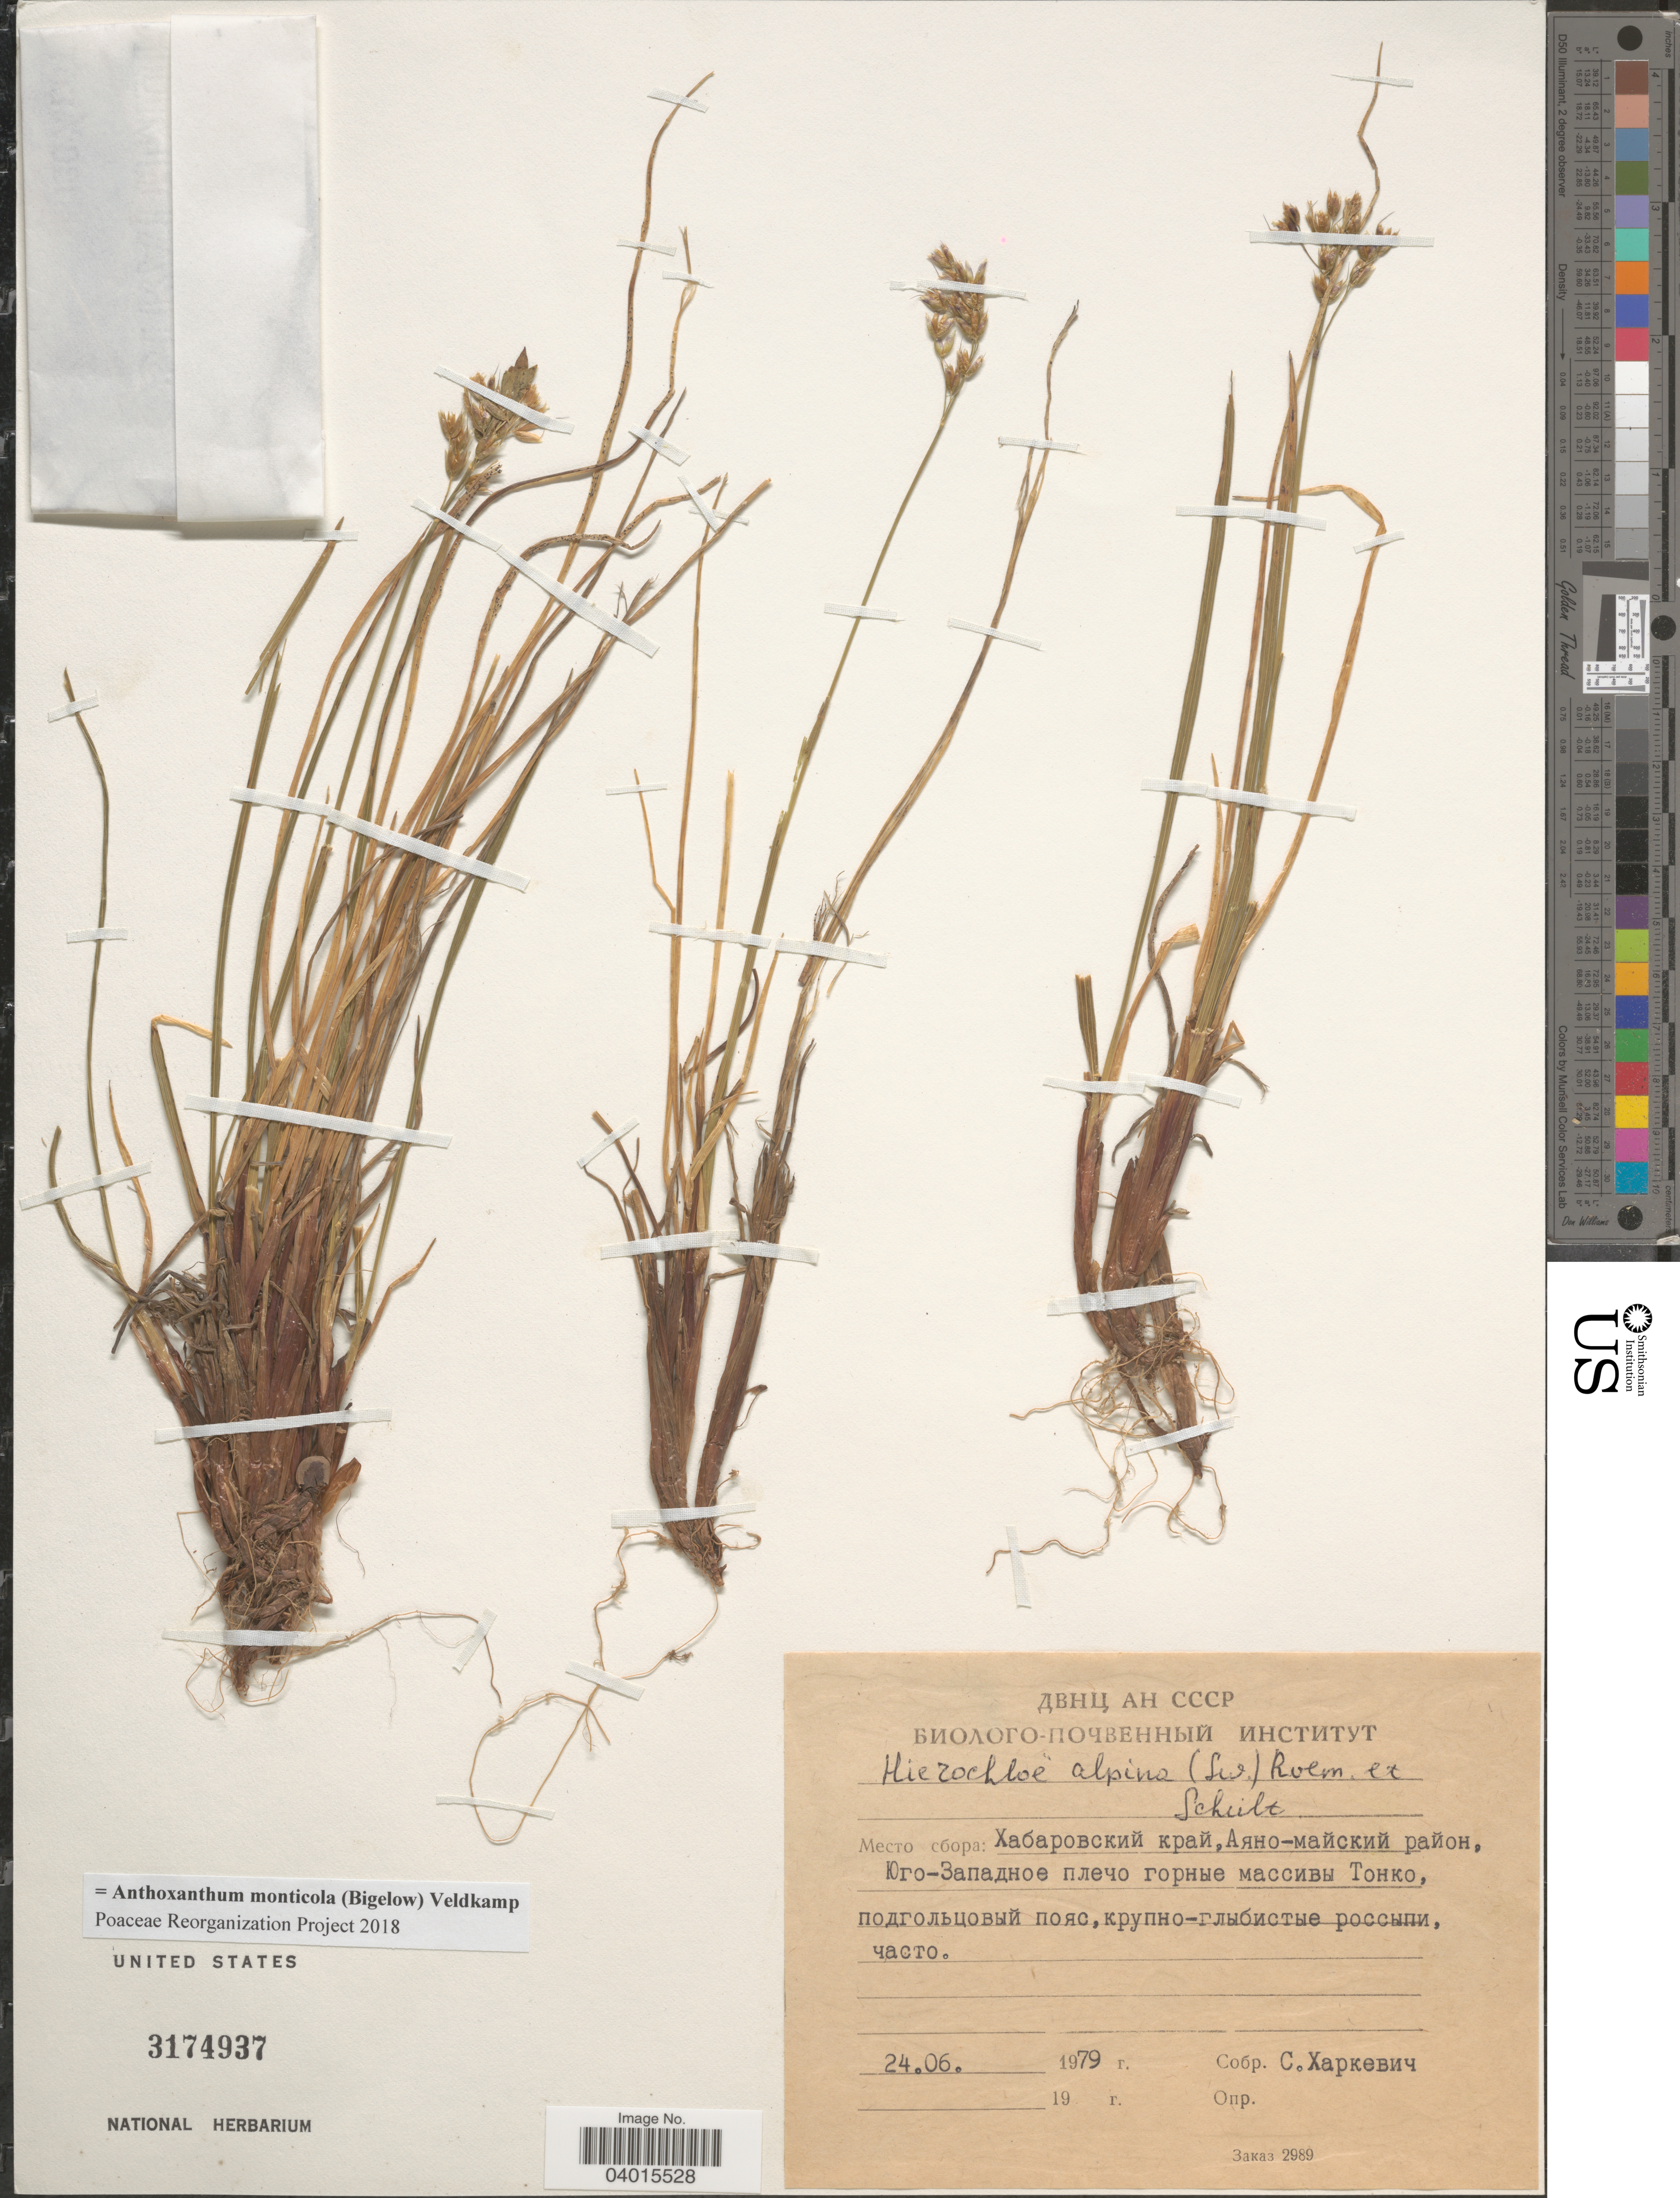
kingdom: Plantae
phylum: Tracheophyta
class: Liliopsida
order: Poales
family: Poaceae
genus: Anthoxanthum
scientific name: Anthoxanthum monticola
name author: (Bigelow) Veldkamp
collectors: S. Kharkevich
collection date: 1979-06-24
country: Russian Federation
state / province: Khabarovsk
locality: Ayano-Mayskiy District, Mountain Massif Tonko, SW shoulder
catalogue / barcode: US 3174937